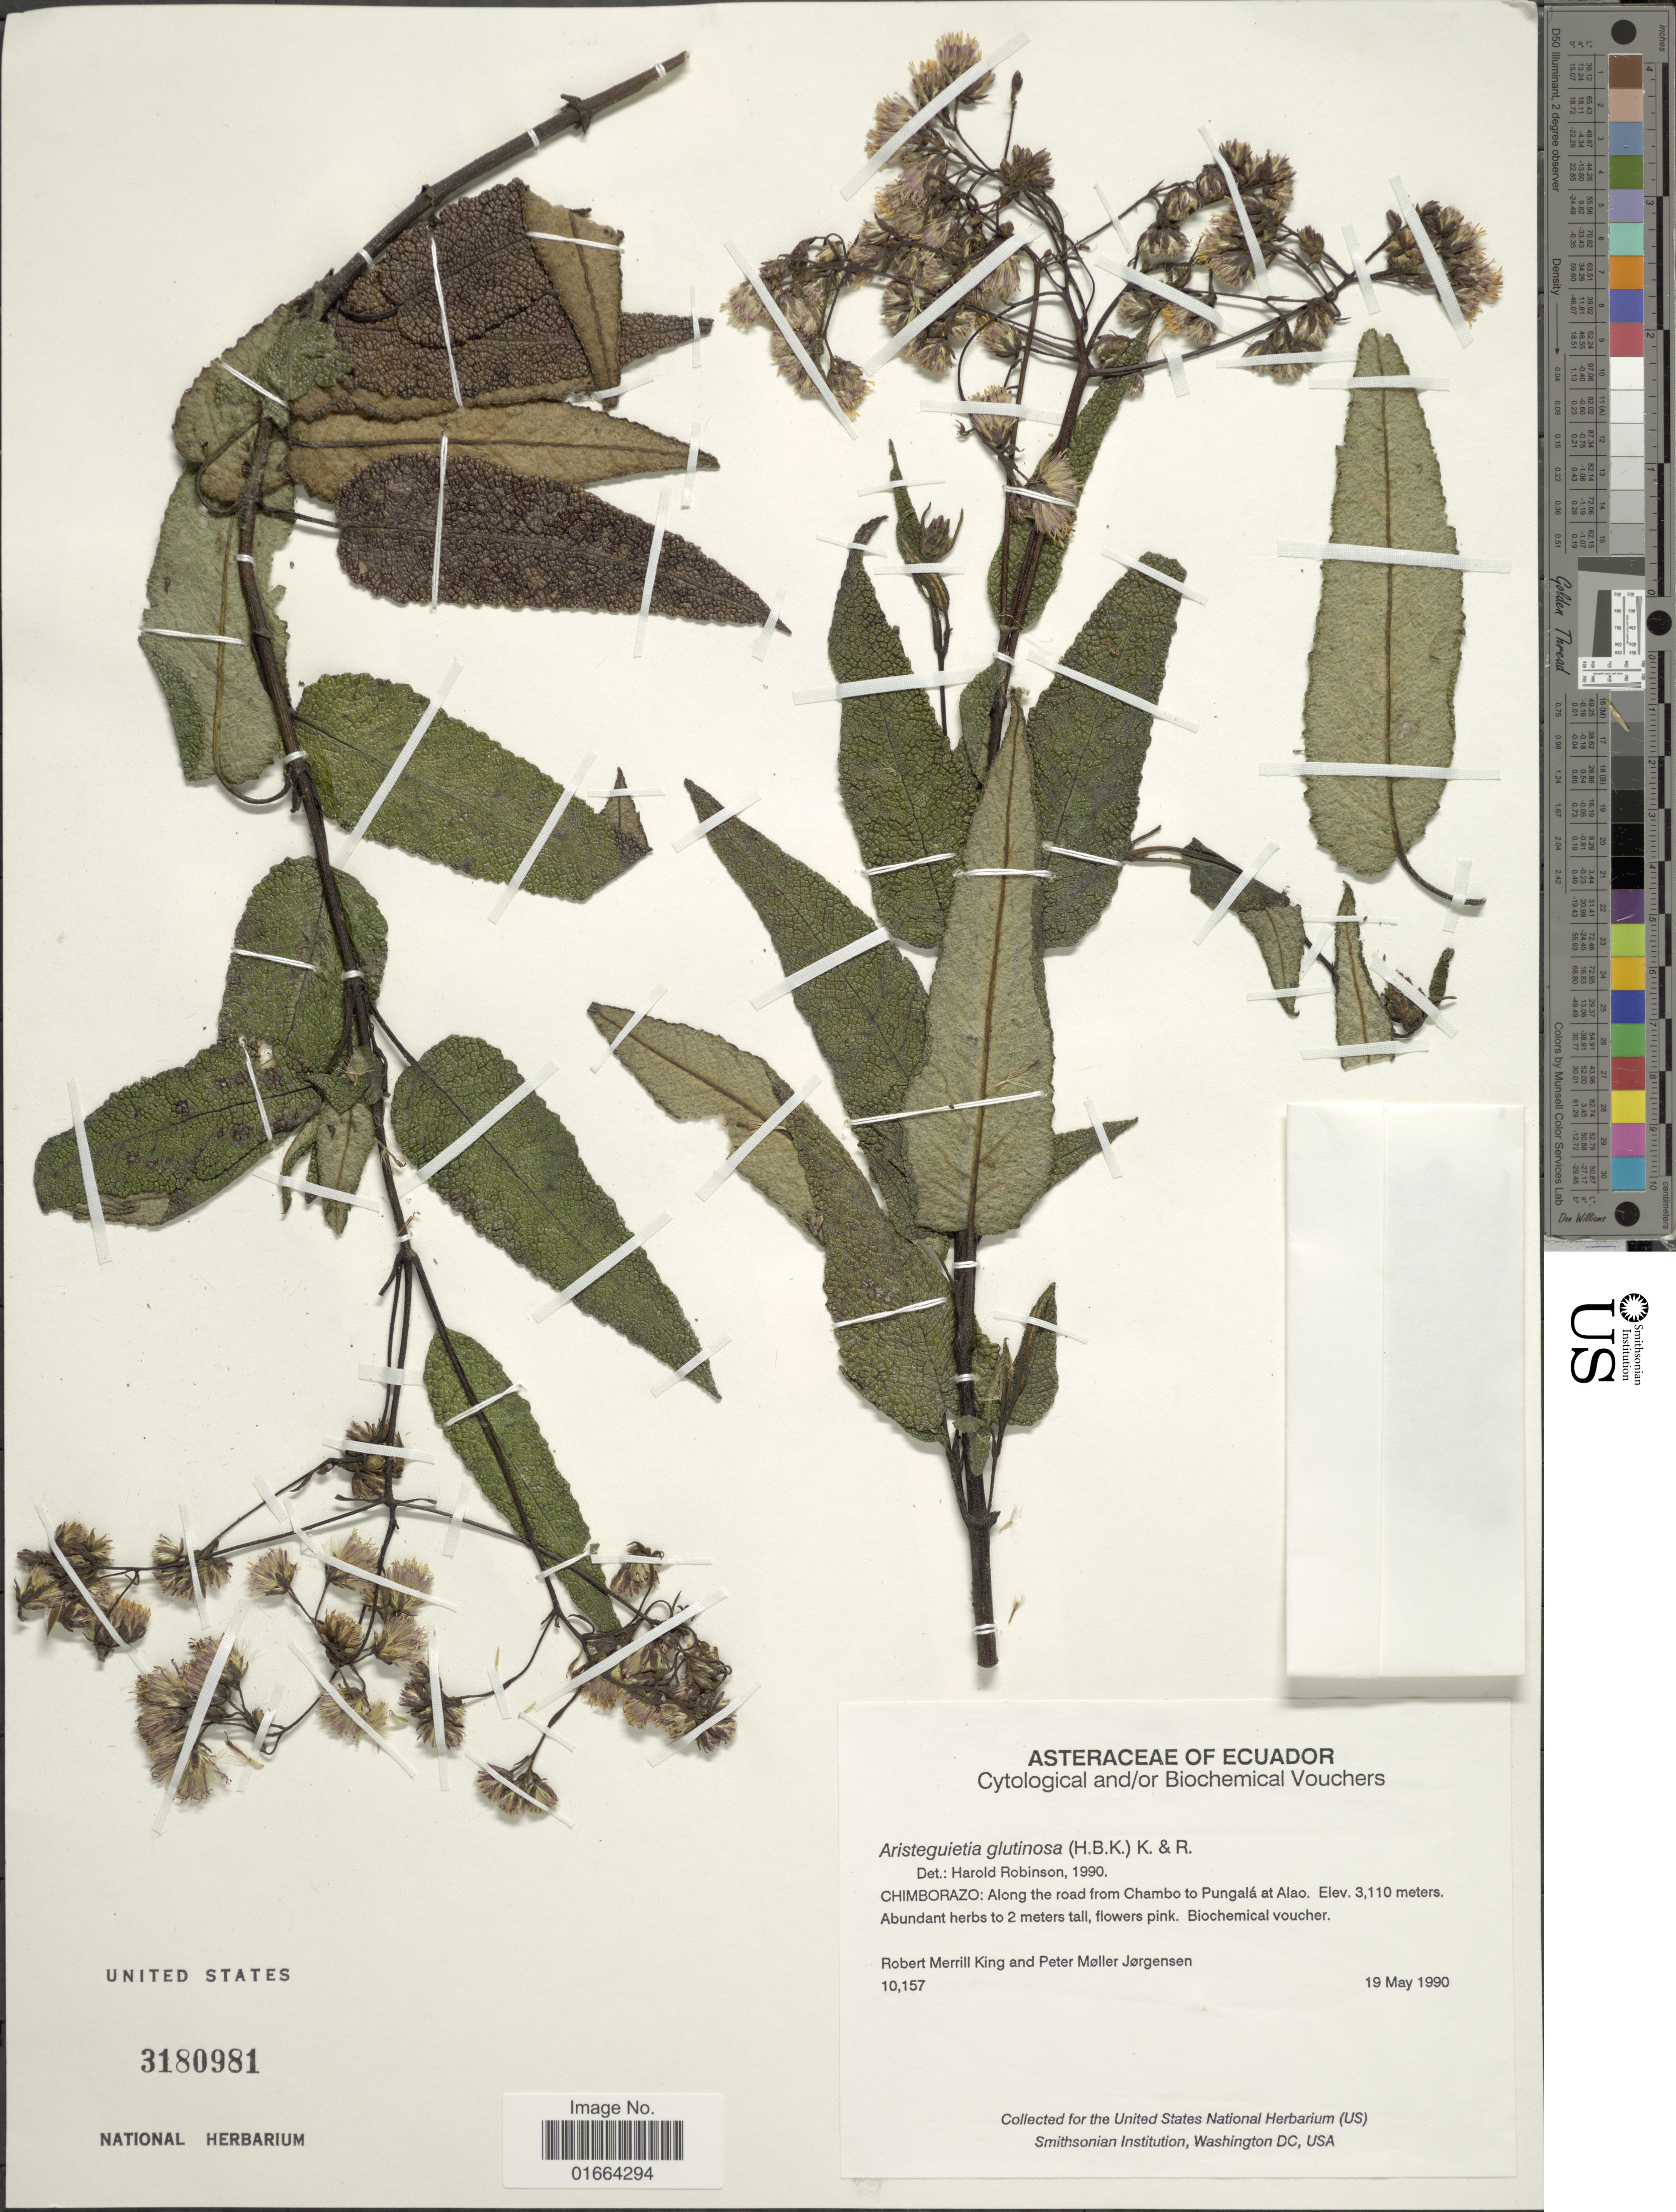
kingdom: Plantae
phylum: Tracheophyta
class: Magnoliopsida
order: Asterales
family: Asteraceae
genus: Aristeguietia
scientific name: Aristeguietia glutinosa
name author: (Lam.) R.M. King & H. Rob.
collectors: R. M. King & P. M. Jørgensen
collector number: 10157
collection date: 1990-05-19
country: Ecuador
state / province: Chimborazo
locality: Along the road from Chambo to Pungalá at Alao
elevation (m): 3110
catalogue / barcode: US 3180981